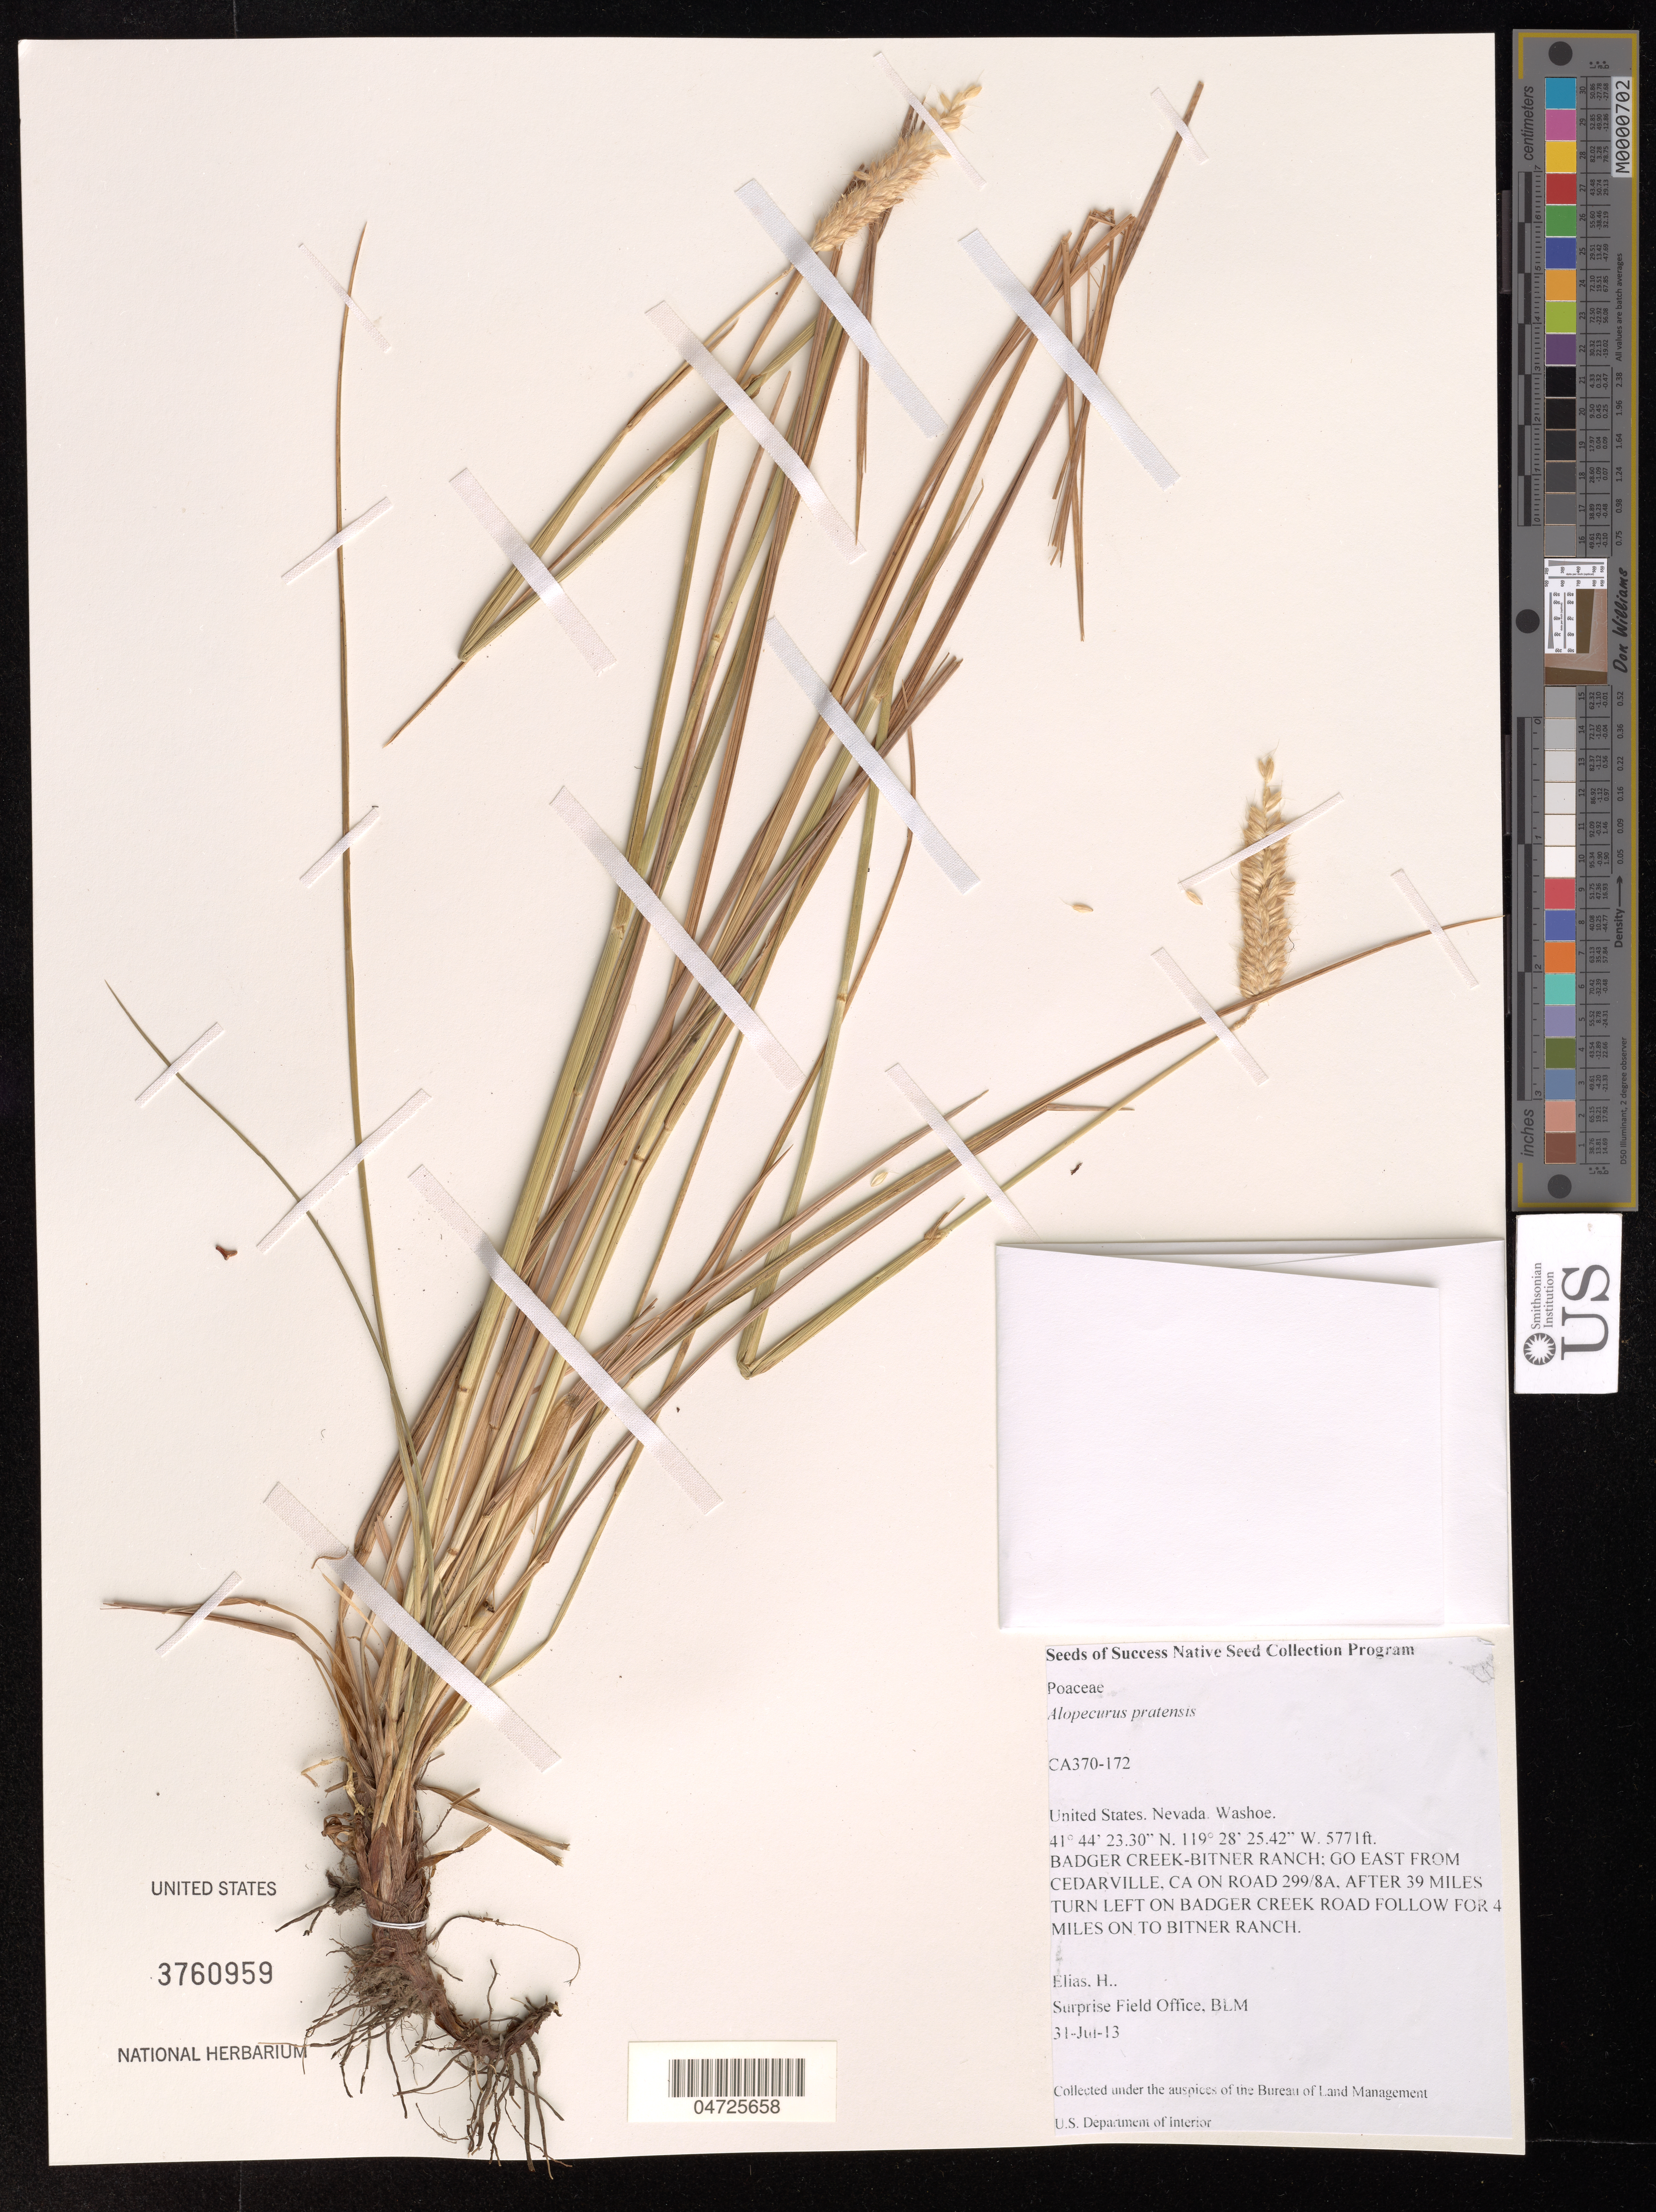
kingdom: Plantae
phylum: Tracheophyta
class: Liliopsida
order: Poales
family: Poaceae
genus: Alopecurus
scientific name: Alopecurus pratensis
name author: L.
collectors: H. Elias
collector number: CA370-172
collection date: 2013-07-31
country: United States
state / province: Nevada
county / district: Washoe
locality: Washoe. Badger Creek-Bitner Ranch: Go east from Cedarville, Ca on road 299/8A. After 39 miles turn left on Badger Creek road follow for 4 miles on to Bitner Ranch.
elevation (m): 1759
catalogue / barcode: US 3760959